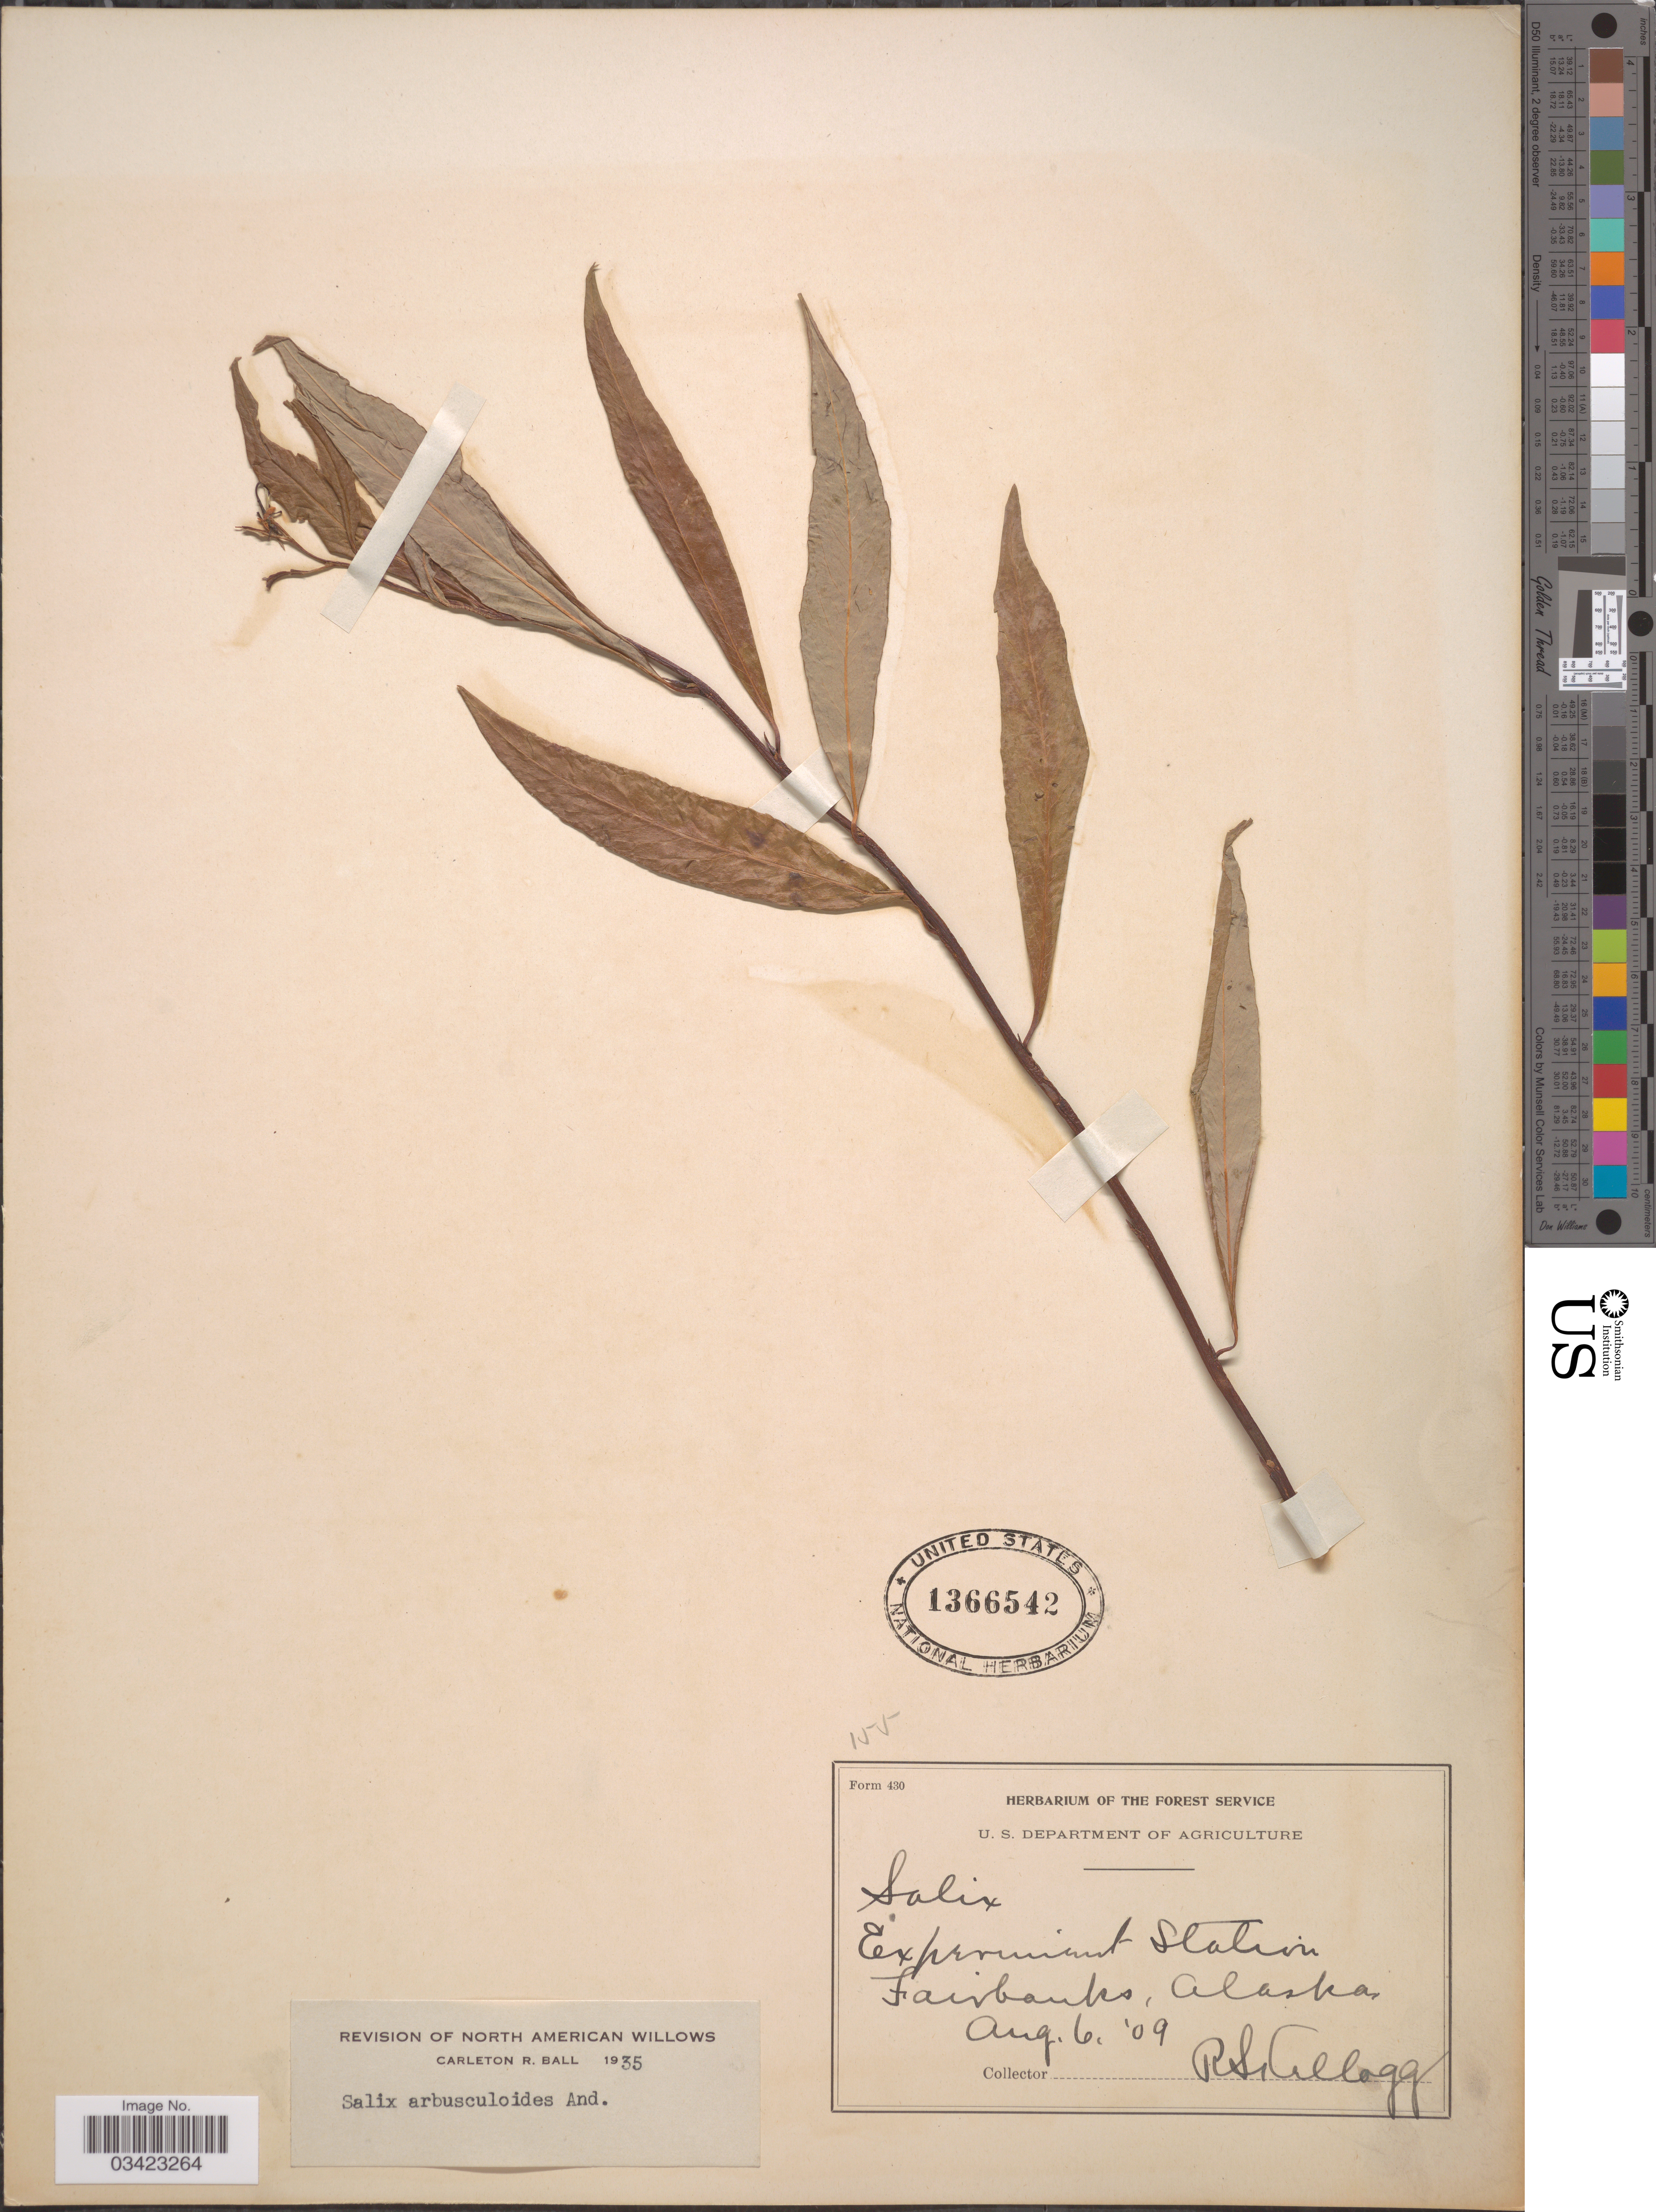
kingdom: Plantae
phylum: Tracheophyta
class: Magnoliopsida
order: Malpighiales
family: Salicaceae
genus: Salix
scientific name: Salix arbusculoides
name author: Andersson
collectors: R. Kellogg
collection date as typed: Transcribed d/m/y: 6/8/9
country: United States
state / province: Alaska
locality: Experiment Station. Fairbanks.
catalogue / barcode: US 1366542